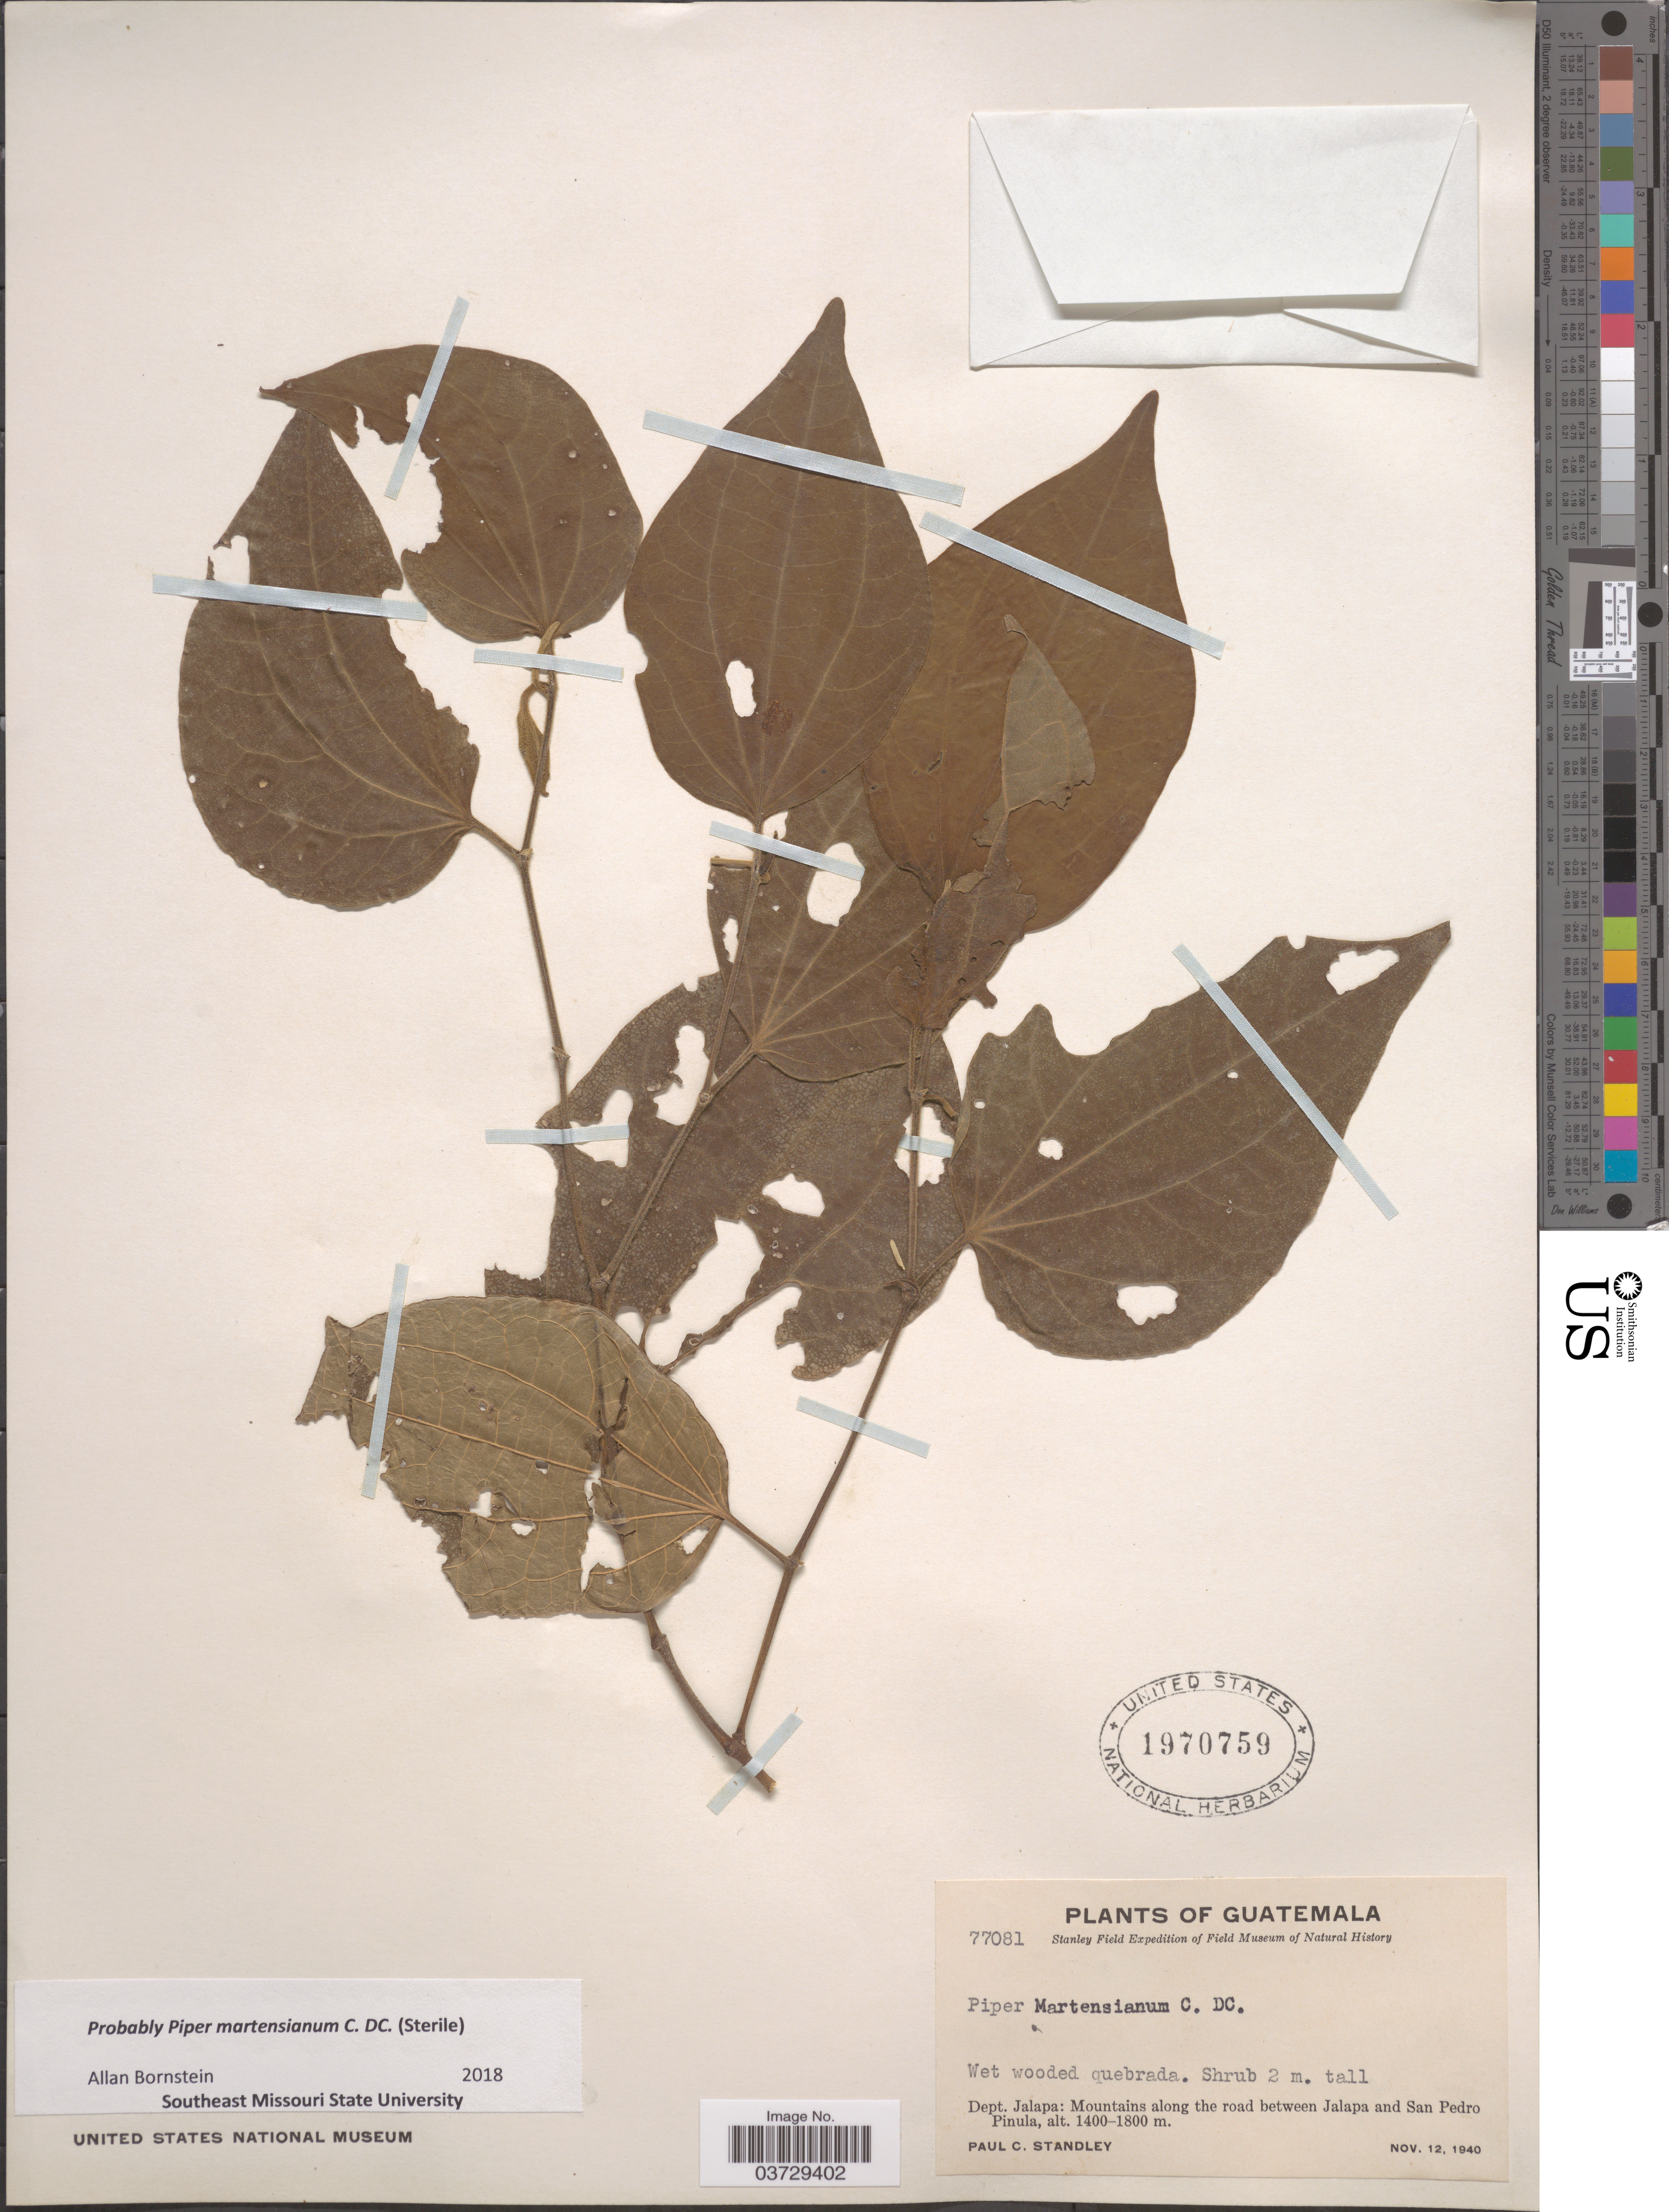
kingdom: Plantae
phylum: Tracheophyta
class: Magnoliopsida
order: Piperales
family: Piperaceae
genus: Piper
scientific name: Piper martensianum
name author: C. DC.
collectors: P. C. Standley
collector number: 77081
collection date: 1940-11-12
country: Guatemala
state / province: Jalapa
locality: Dept. Jalapa: Mountains along the road between Jalapa and San Pedro Pinula.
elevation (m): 1400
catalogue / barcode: US 1970759